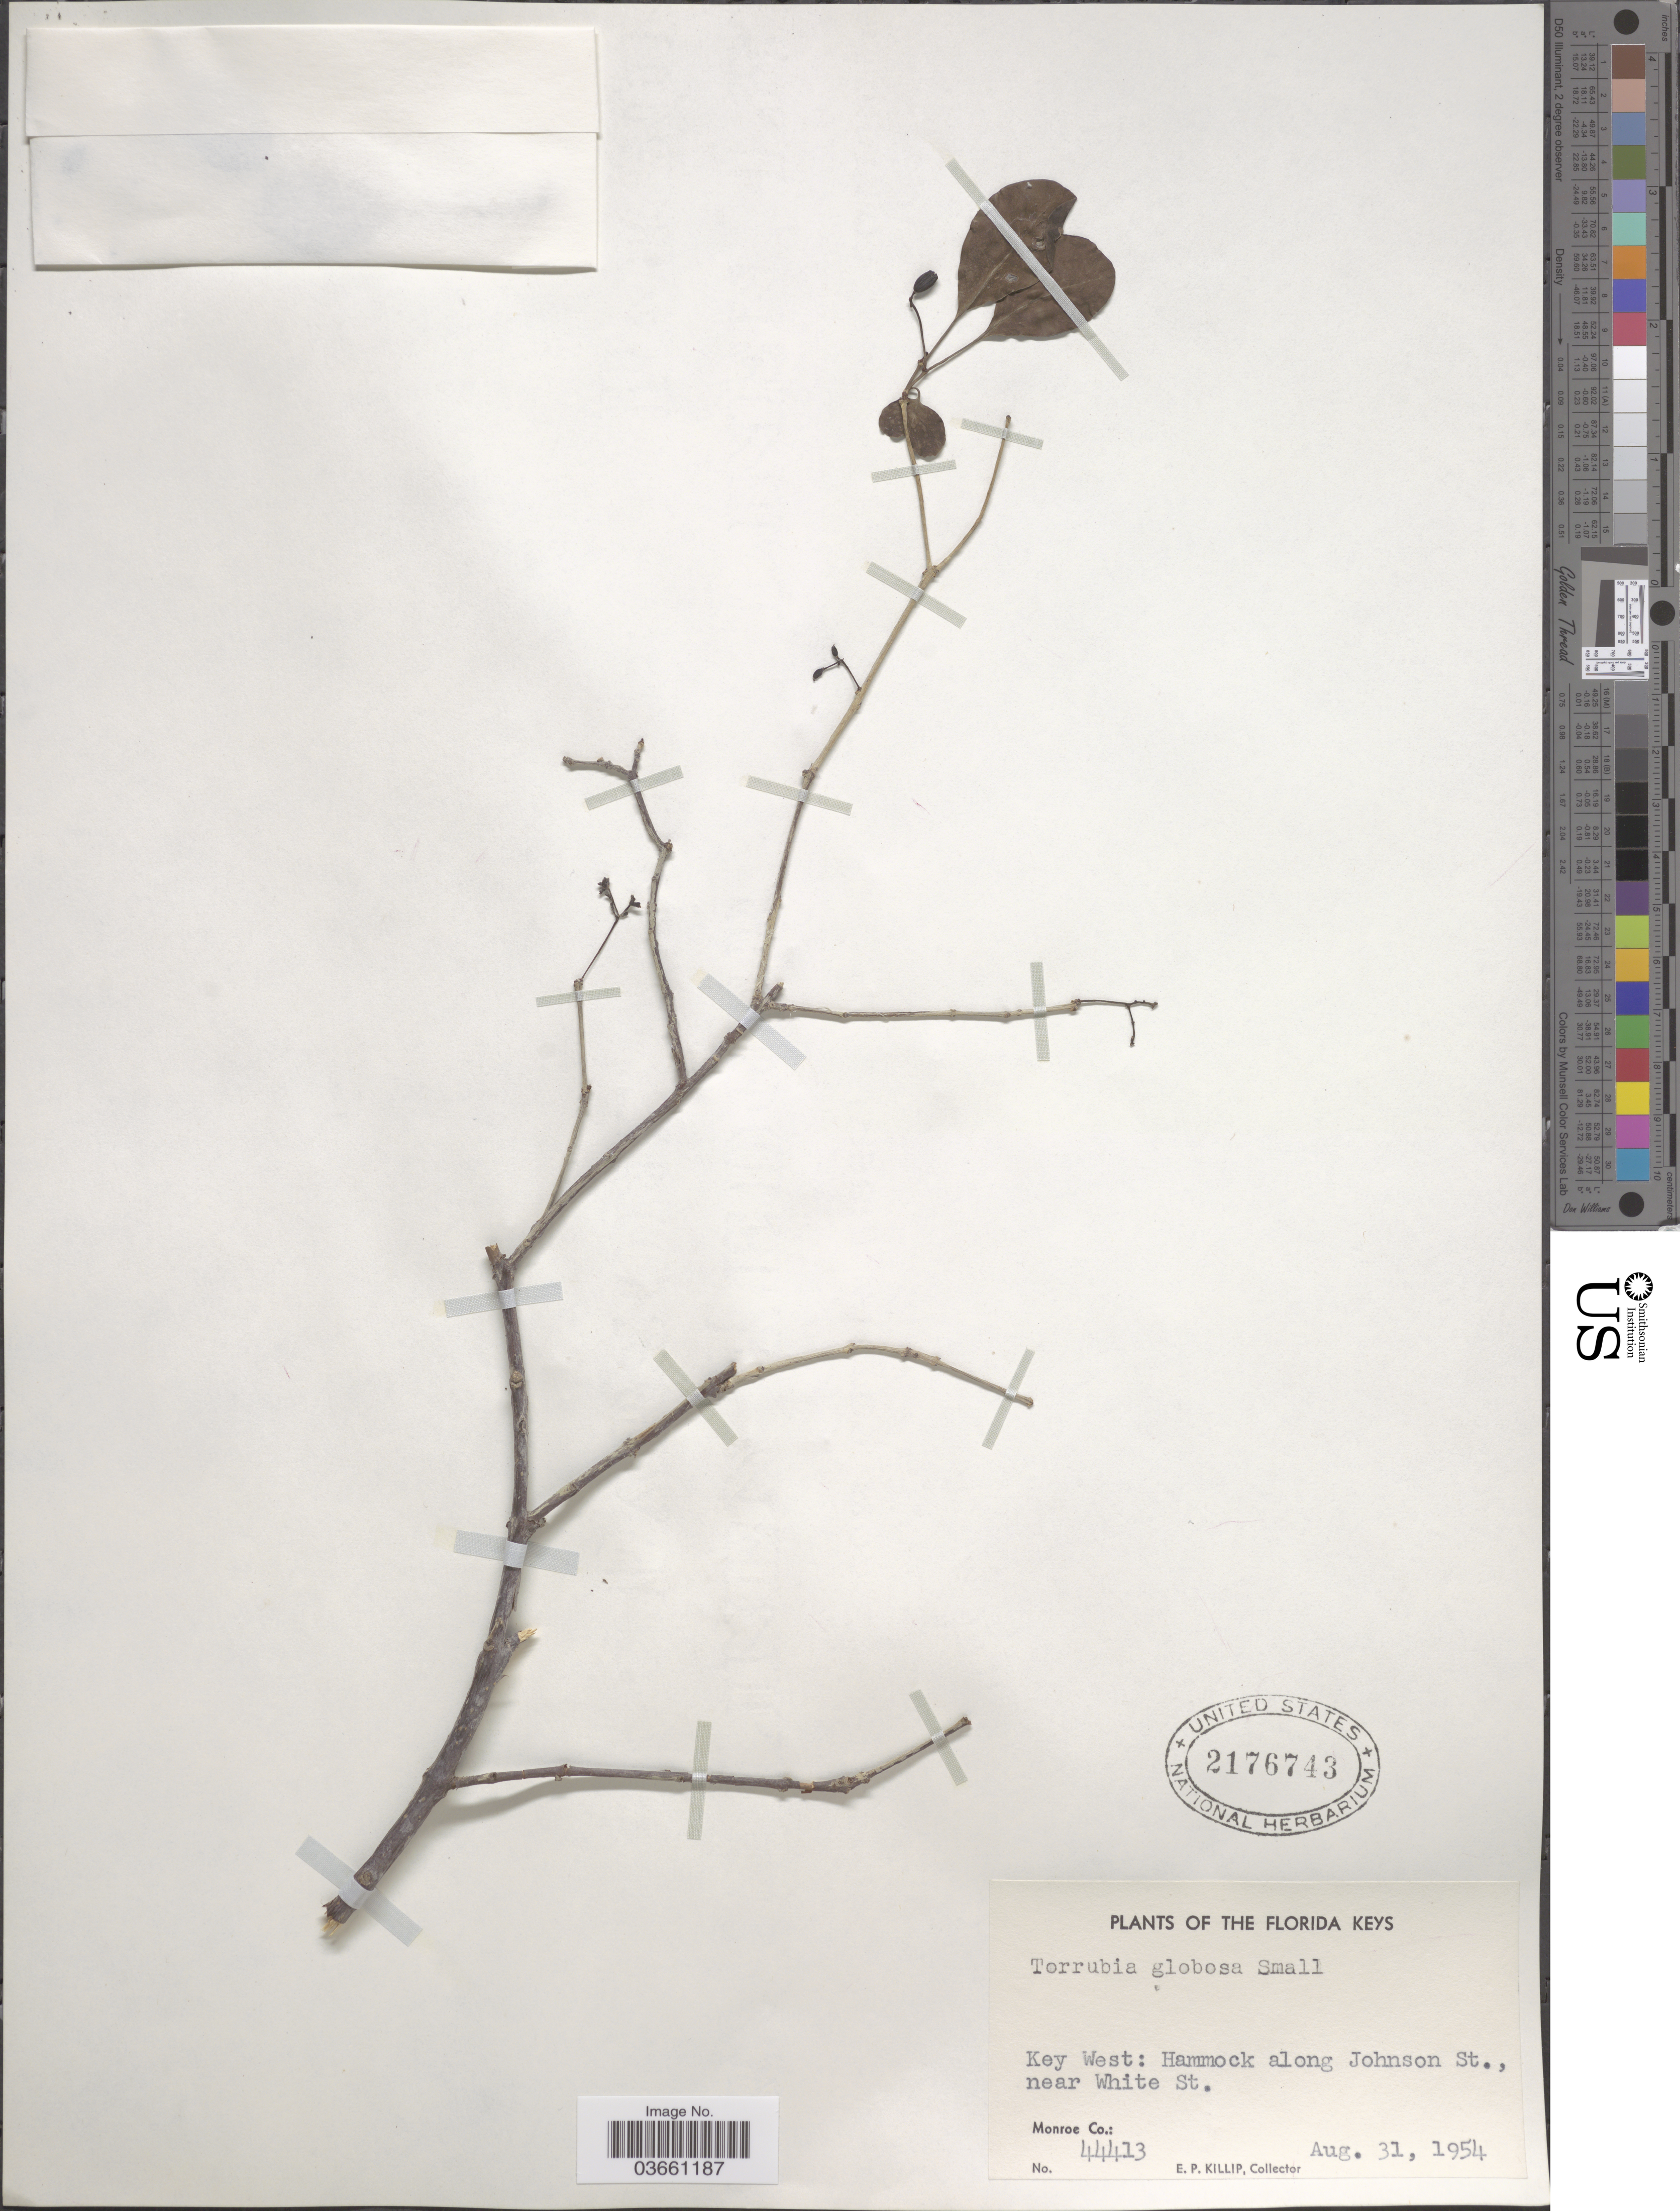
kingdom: Plantae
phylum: Tracheophyta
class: Magnoliopsida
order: Caryophyllales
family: Nyctaginaceae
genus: Guapira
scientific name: Guapira discolor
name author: (Spreng.) Little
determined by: Strong, Mark T., (BOT), Smithsonian Institution - National Museum of Natural History (UNITED STATES)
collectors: E. P. Killip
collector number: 44413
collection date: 1954-08-31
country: United States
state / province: Florida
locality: Florida Keys. Key West: Hammock along Johnson St., near White St. Monroe Co.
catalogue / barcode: US 2176743